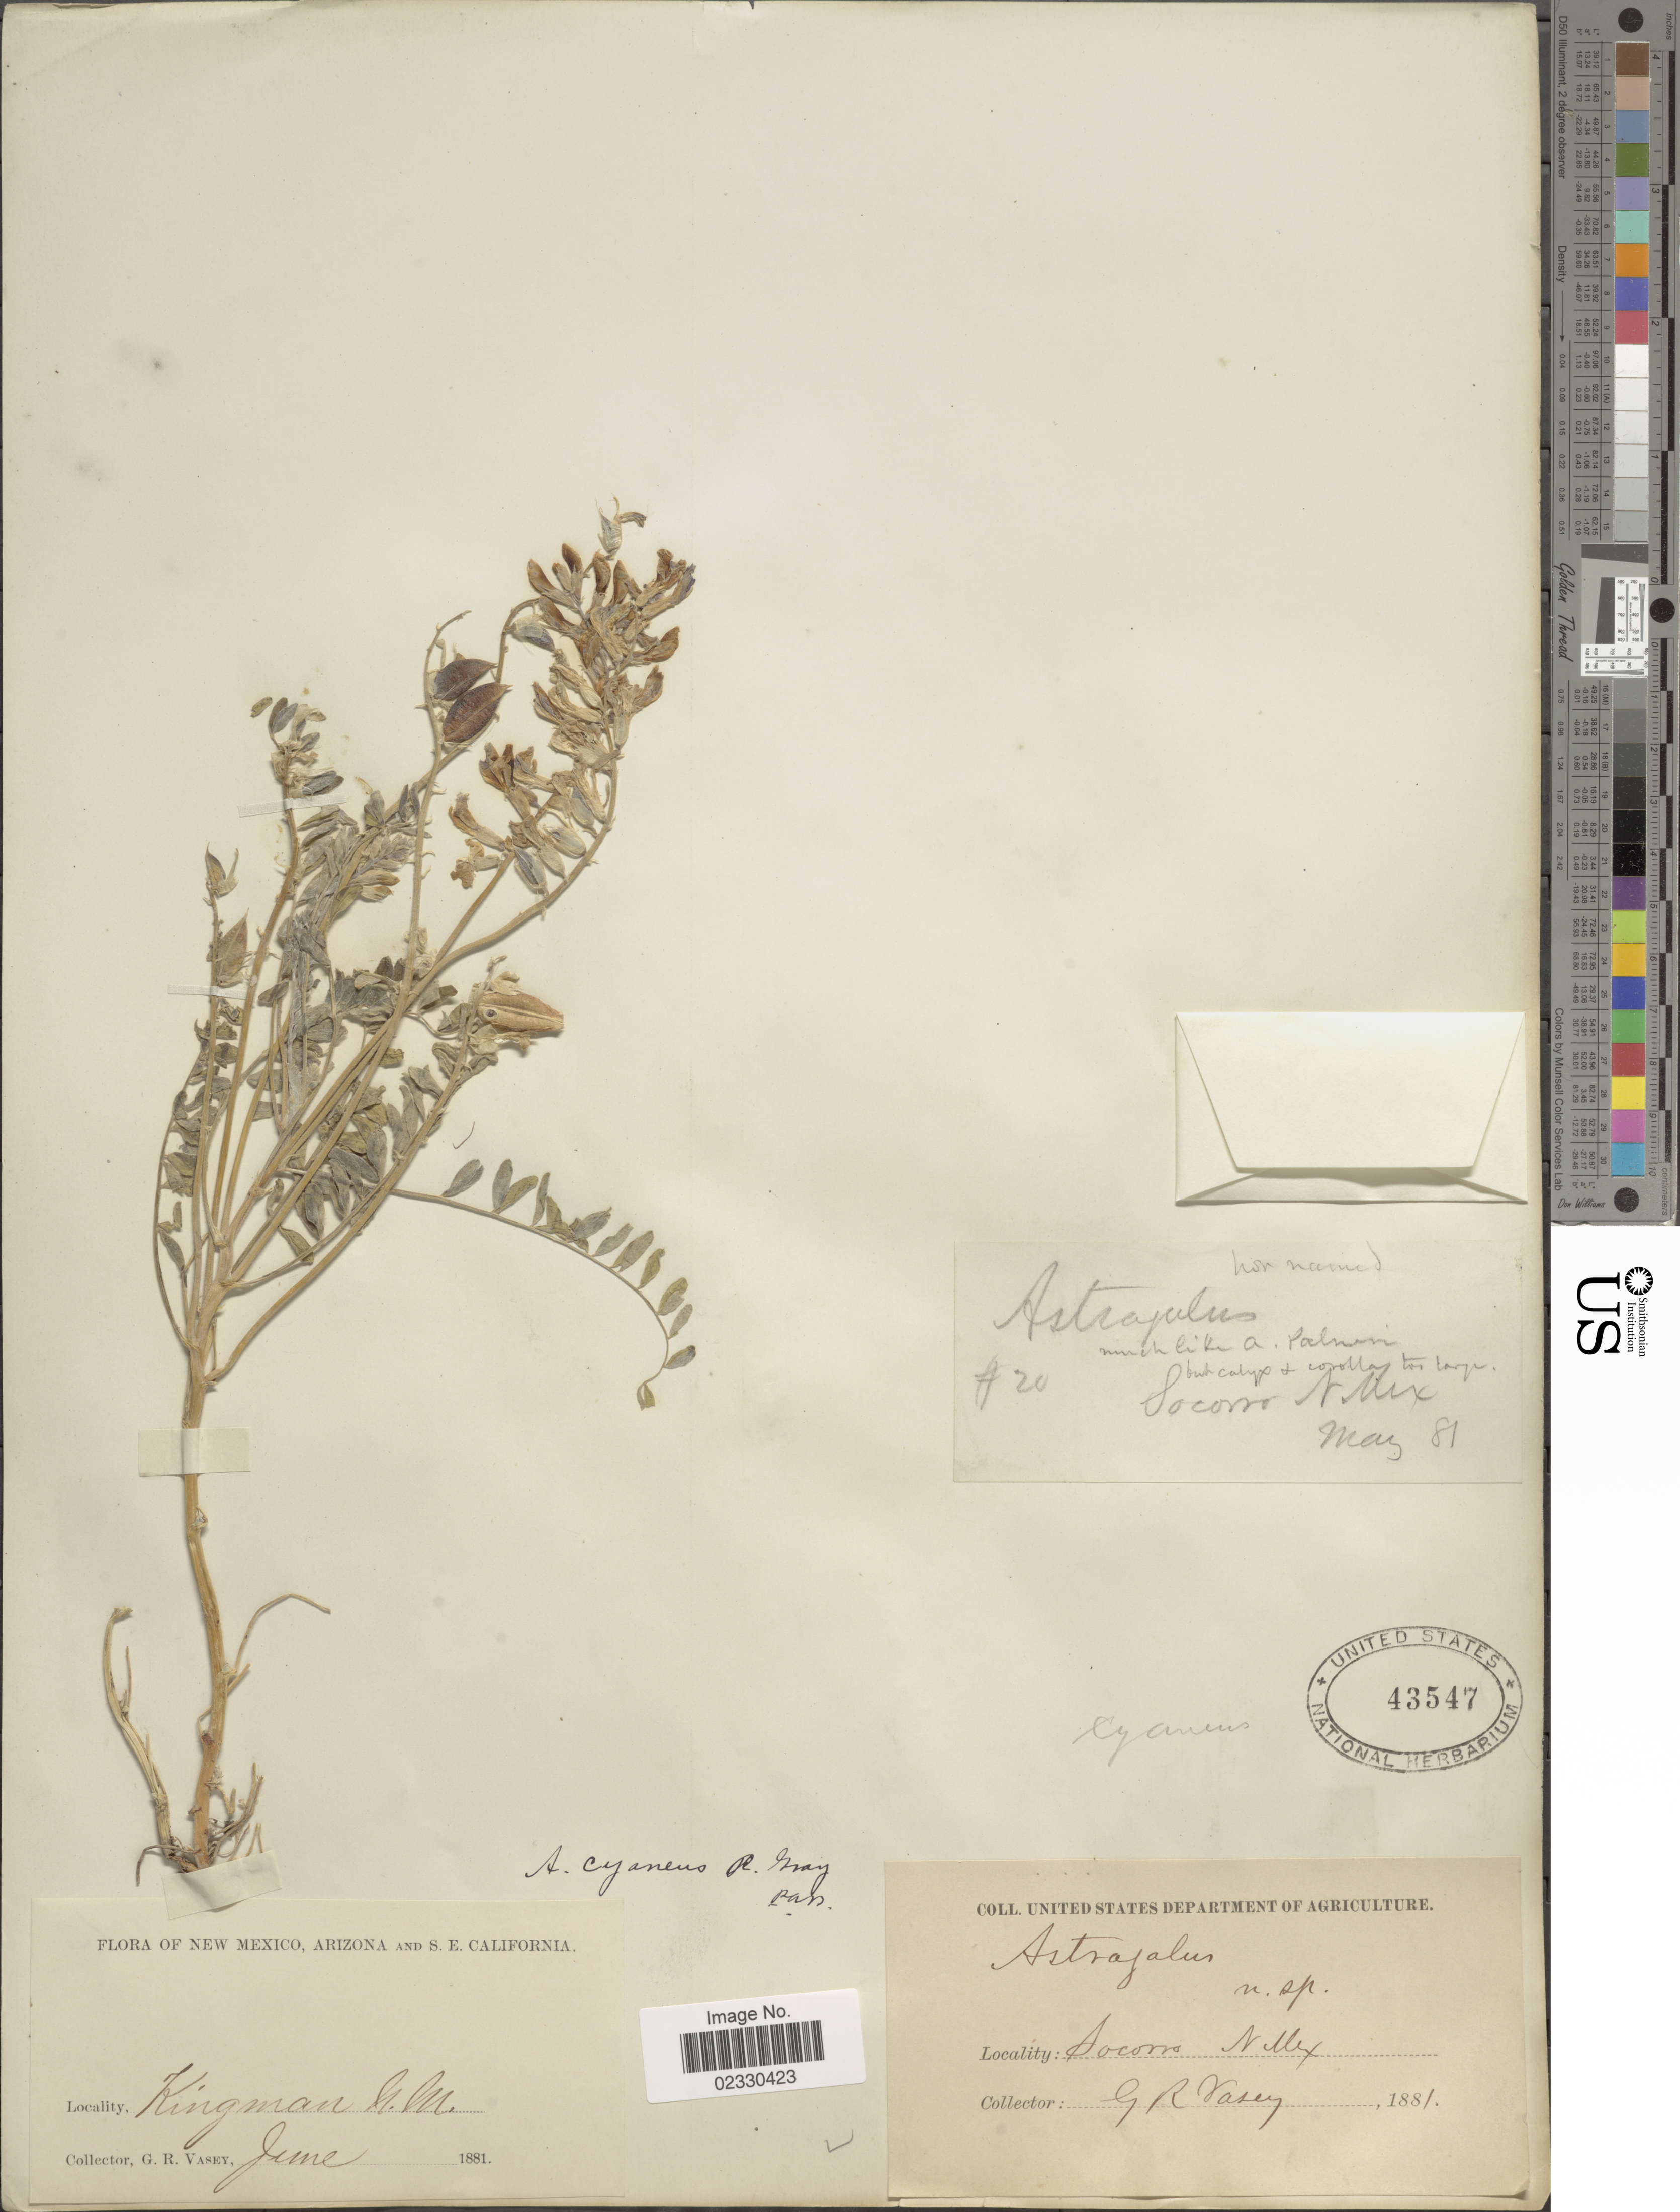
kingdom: Plantae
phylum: Tracheophyta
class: Magnoliopsida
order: Fabales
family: Fabaceae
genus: Astragalus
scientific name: Astragalus cyaneus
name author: A. Gray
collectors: G. R. Vasey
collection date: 1881-06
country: United States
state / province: New Mexico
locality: Kingman, Socorro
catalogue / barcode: US 43547